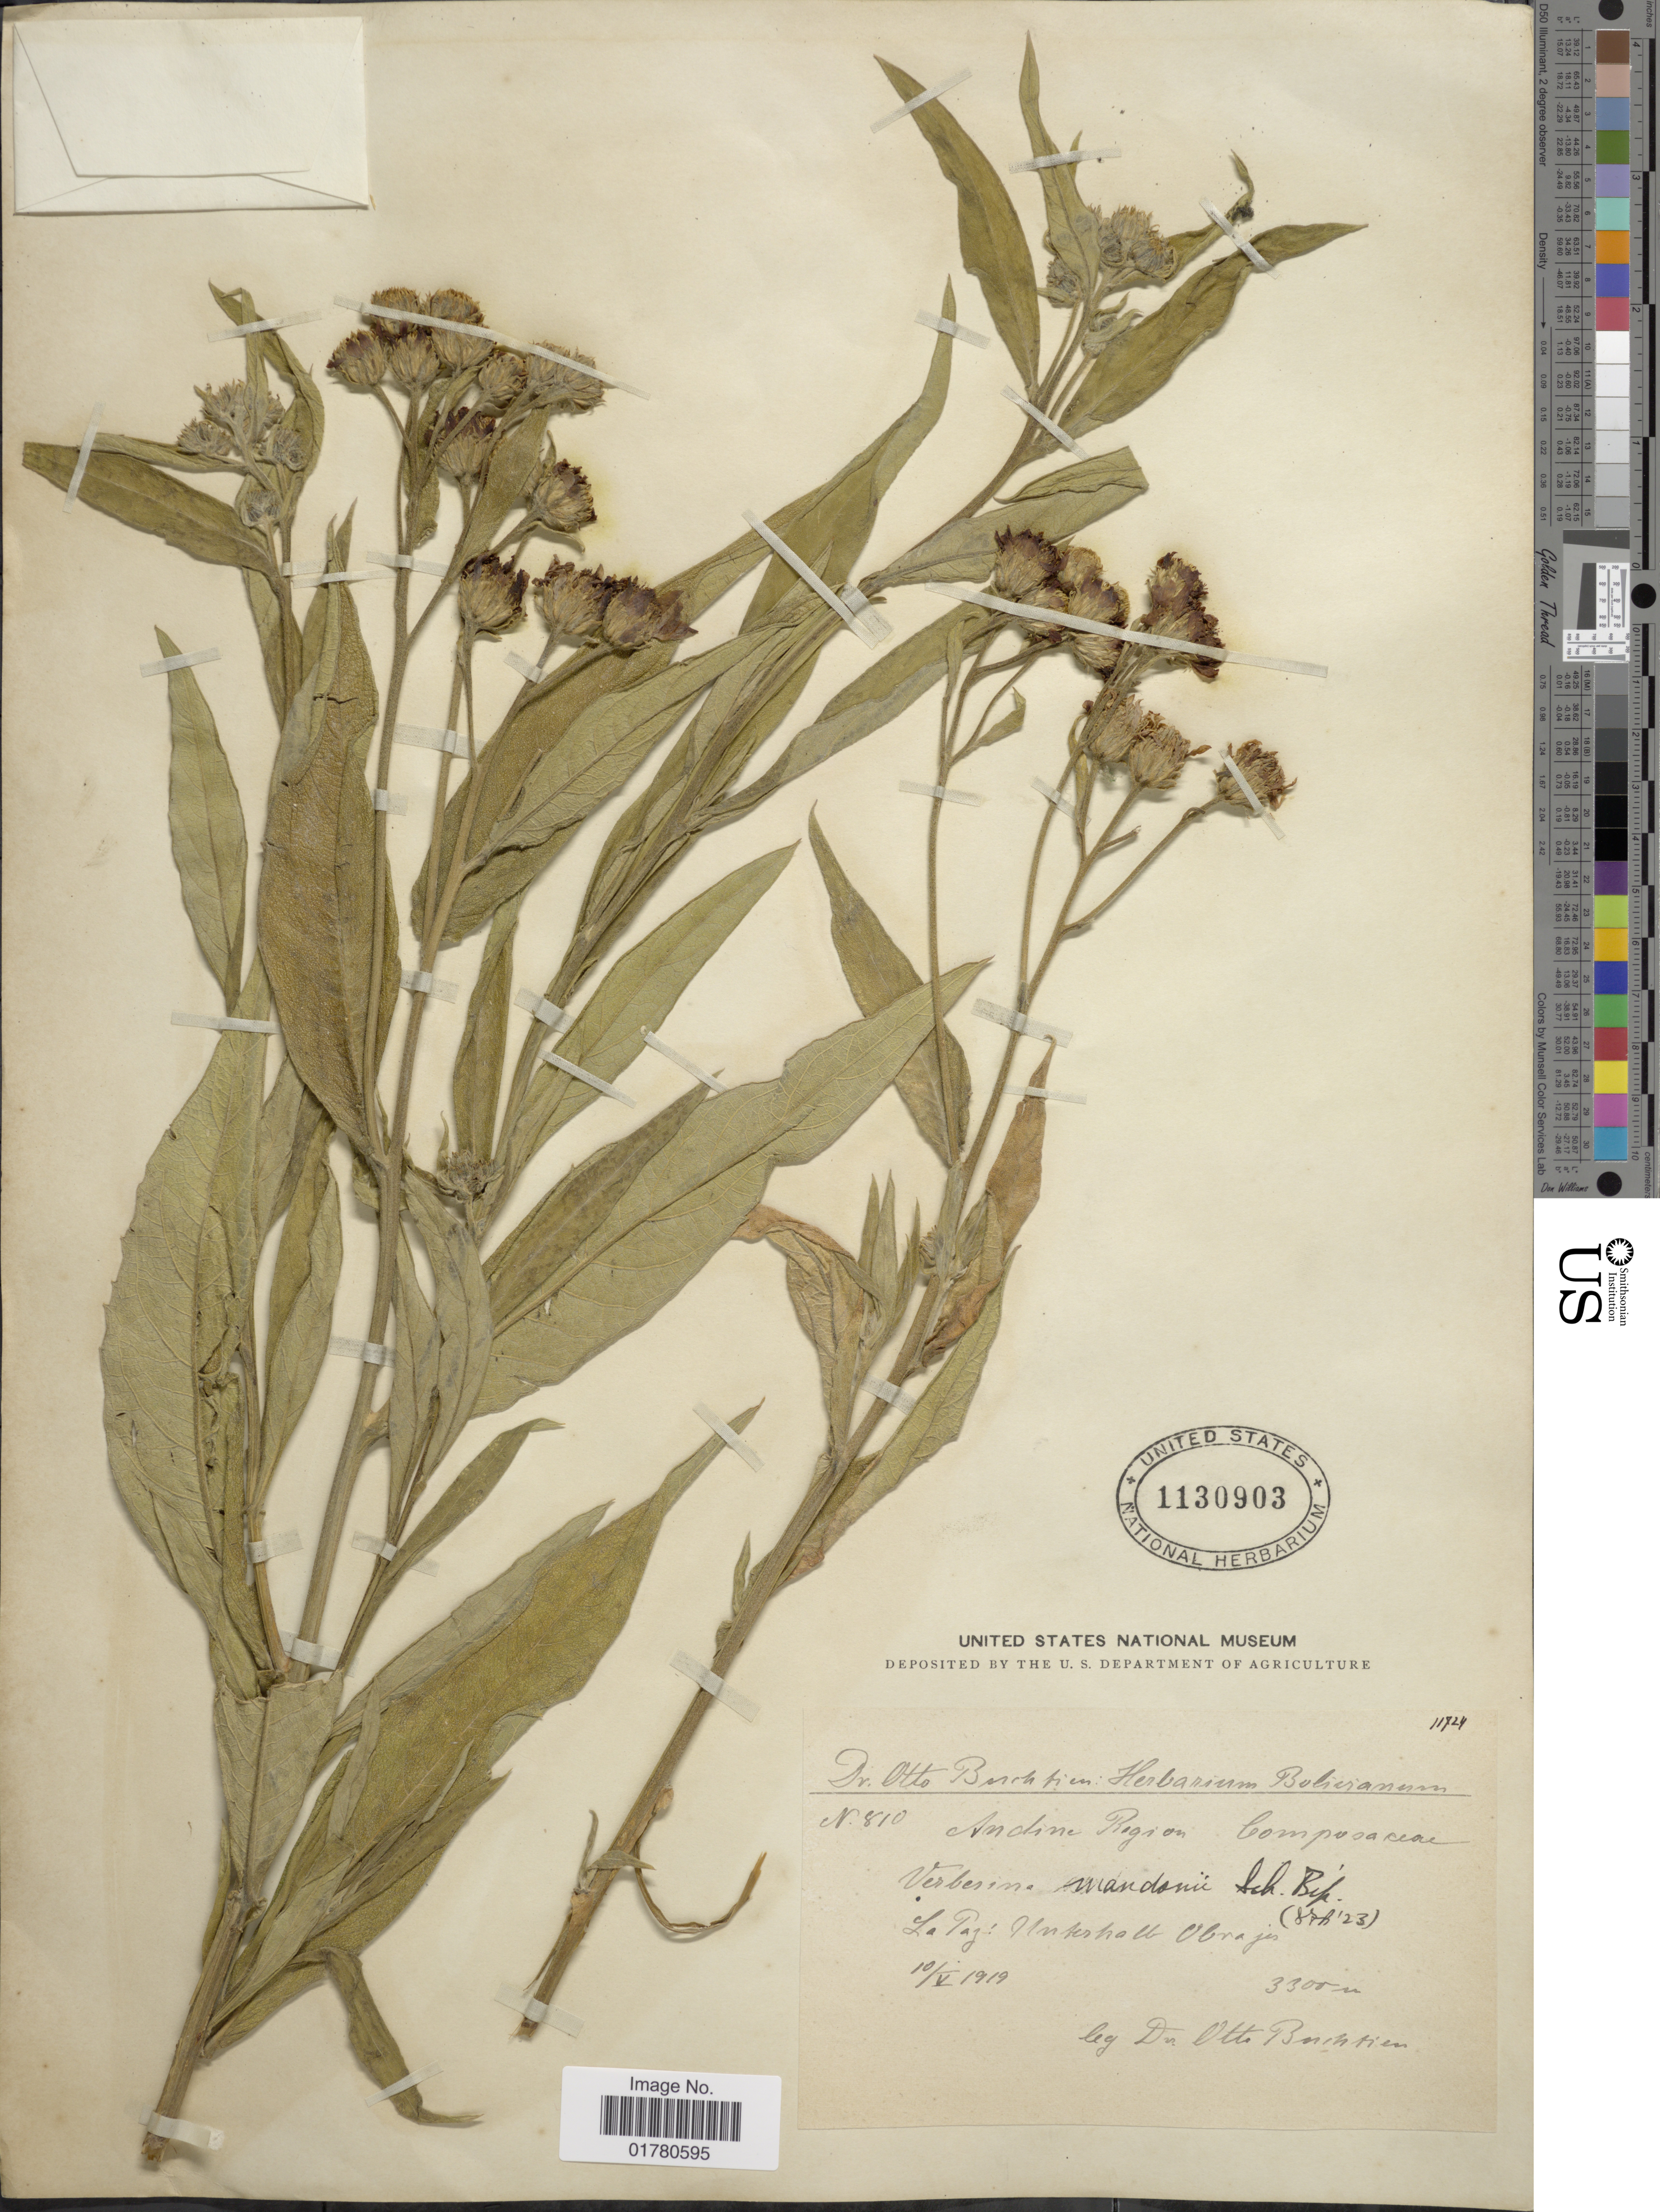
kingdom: Plantae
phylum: Tracheophyta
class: Magnoliopsida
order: Asterales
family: Asteraceae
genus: Verbesina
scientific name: Verbesina boliviana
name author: Klatt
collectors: O. Buchtien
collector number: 810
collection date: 1919-05-10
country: Bolivia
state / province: La Paz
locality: Unterhalb Obrajes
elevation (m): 3300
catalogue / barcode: US 1130903